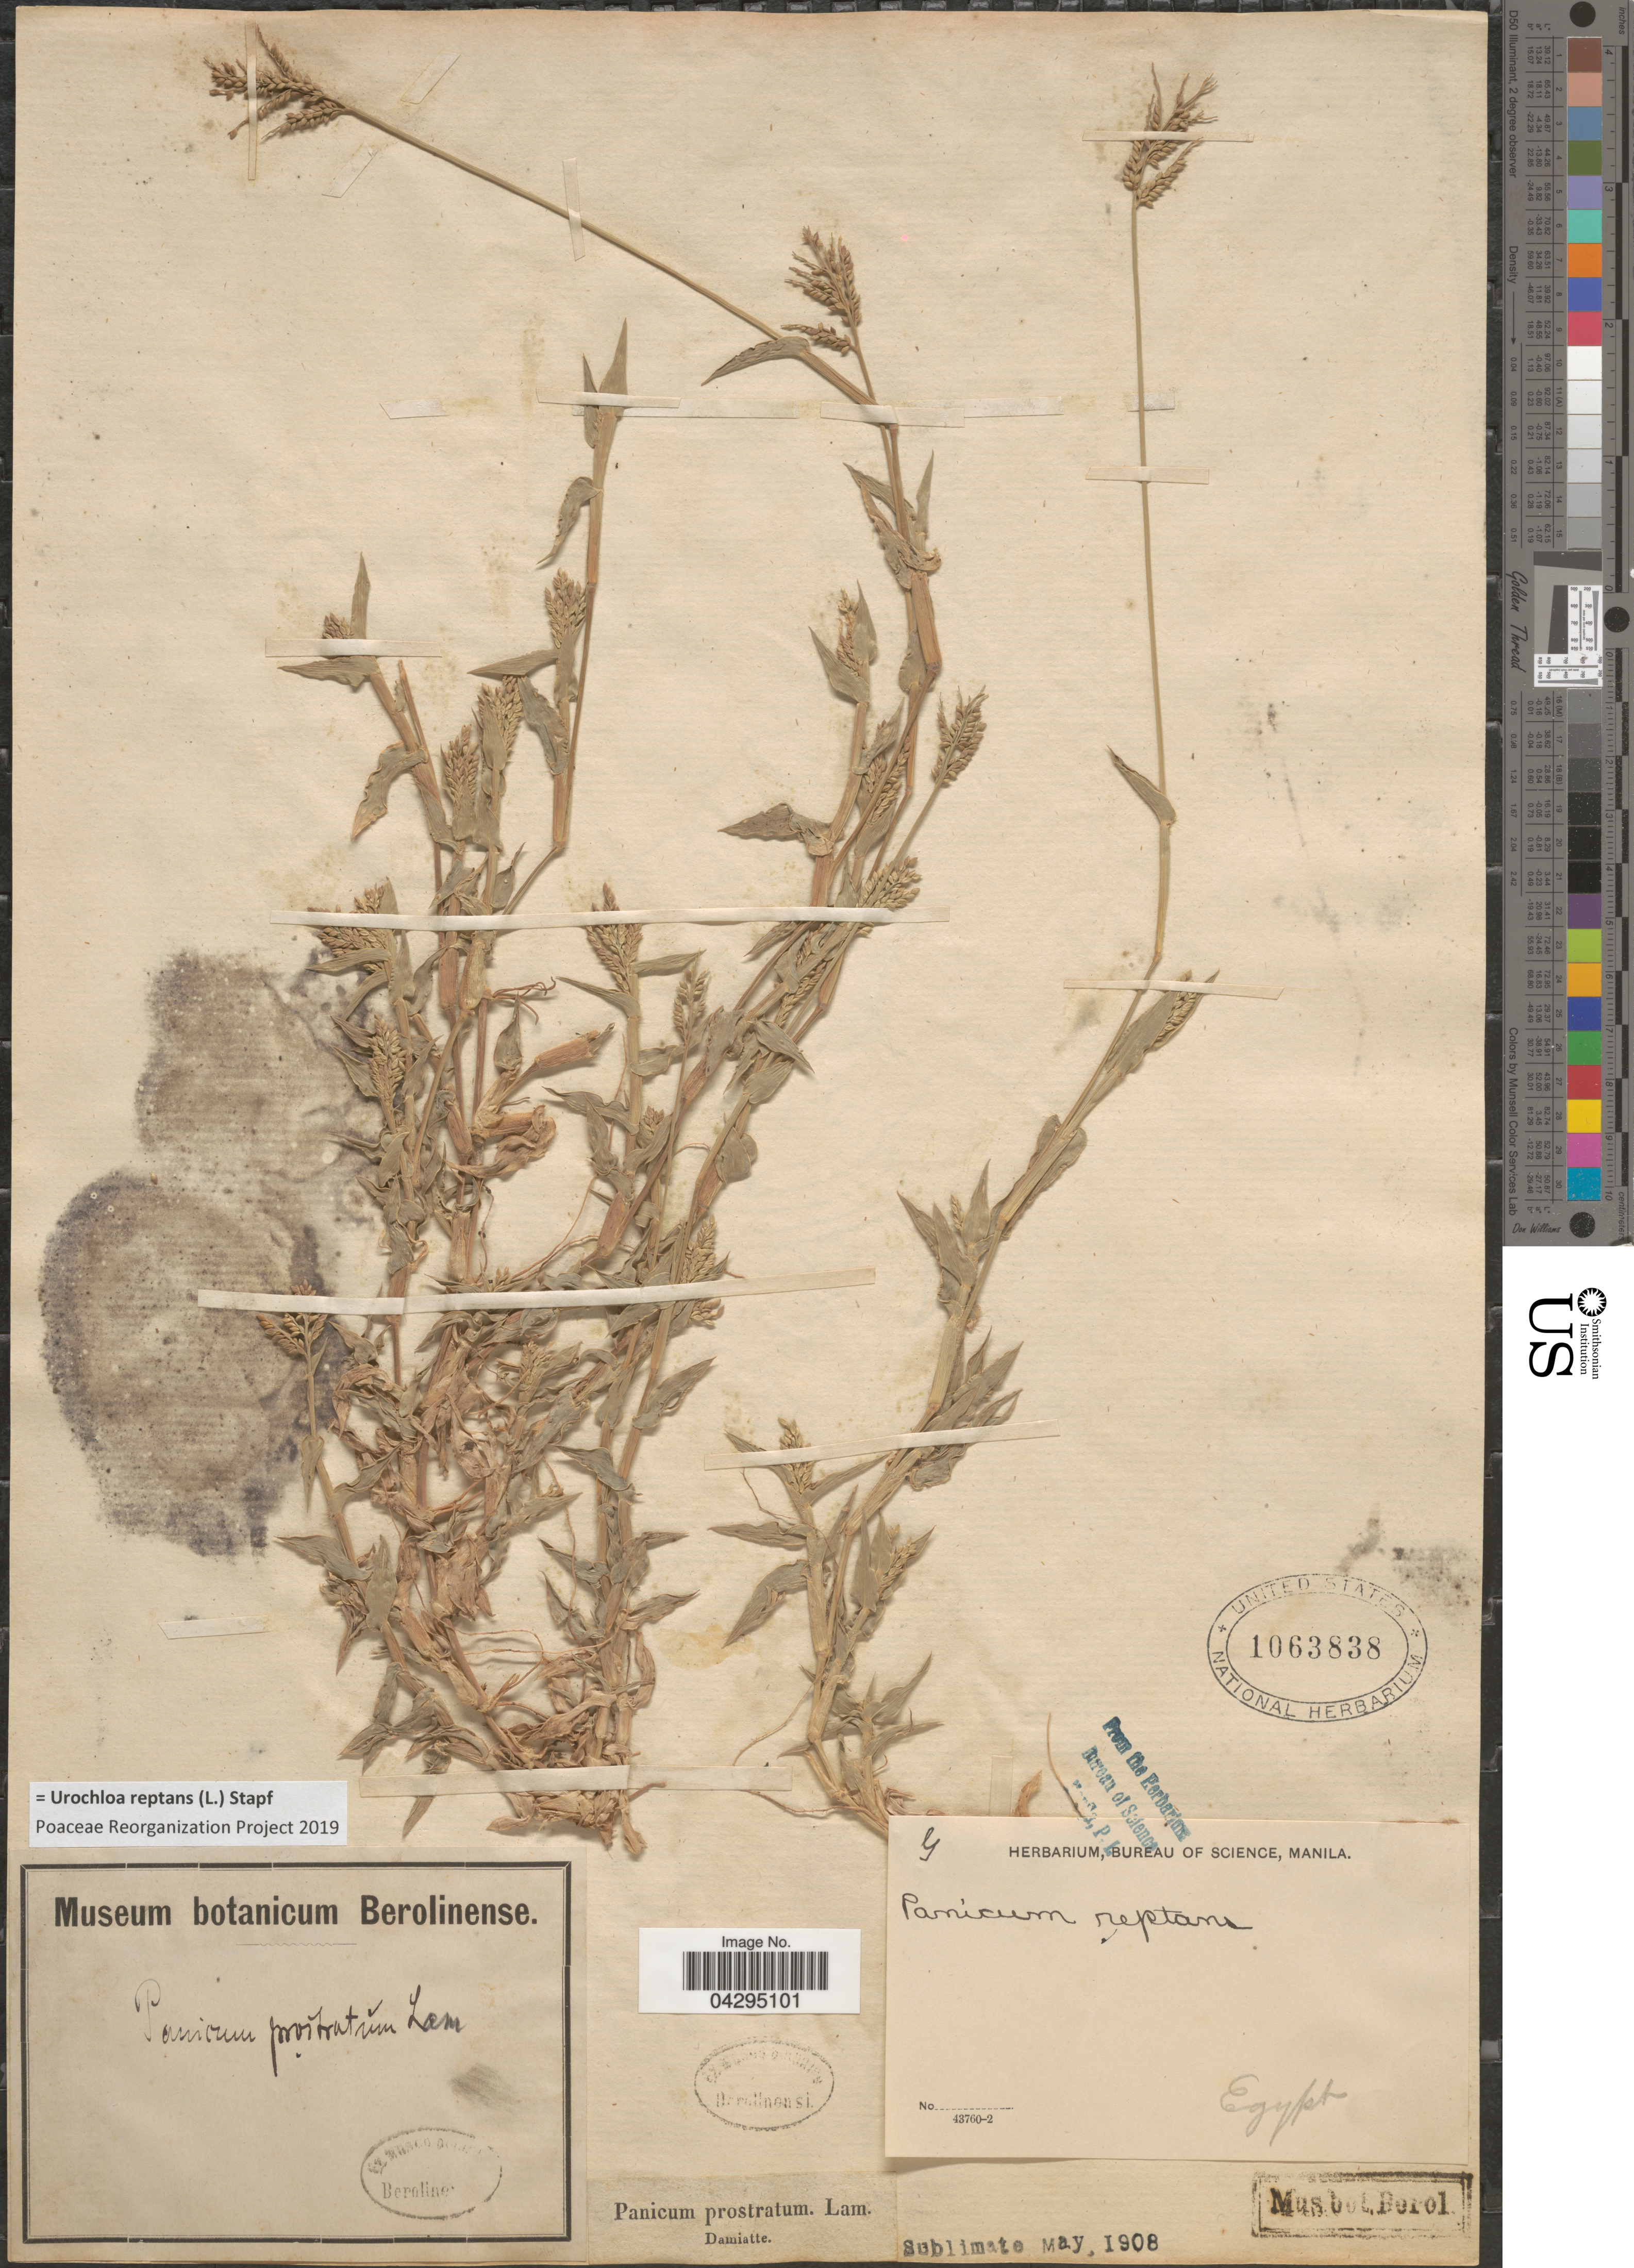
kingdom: Plantae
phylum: Tracheophyta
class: Liliopsida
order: Poales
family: Poaceae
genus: Urochloa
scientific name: Urochloa reptans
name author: (L.) Stapf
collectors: ex Museo Bot. Berol.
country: Egypt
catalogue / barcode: US 1063838